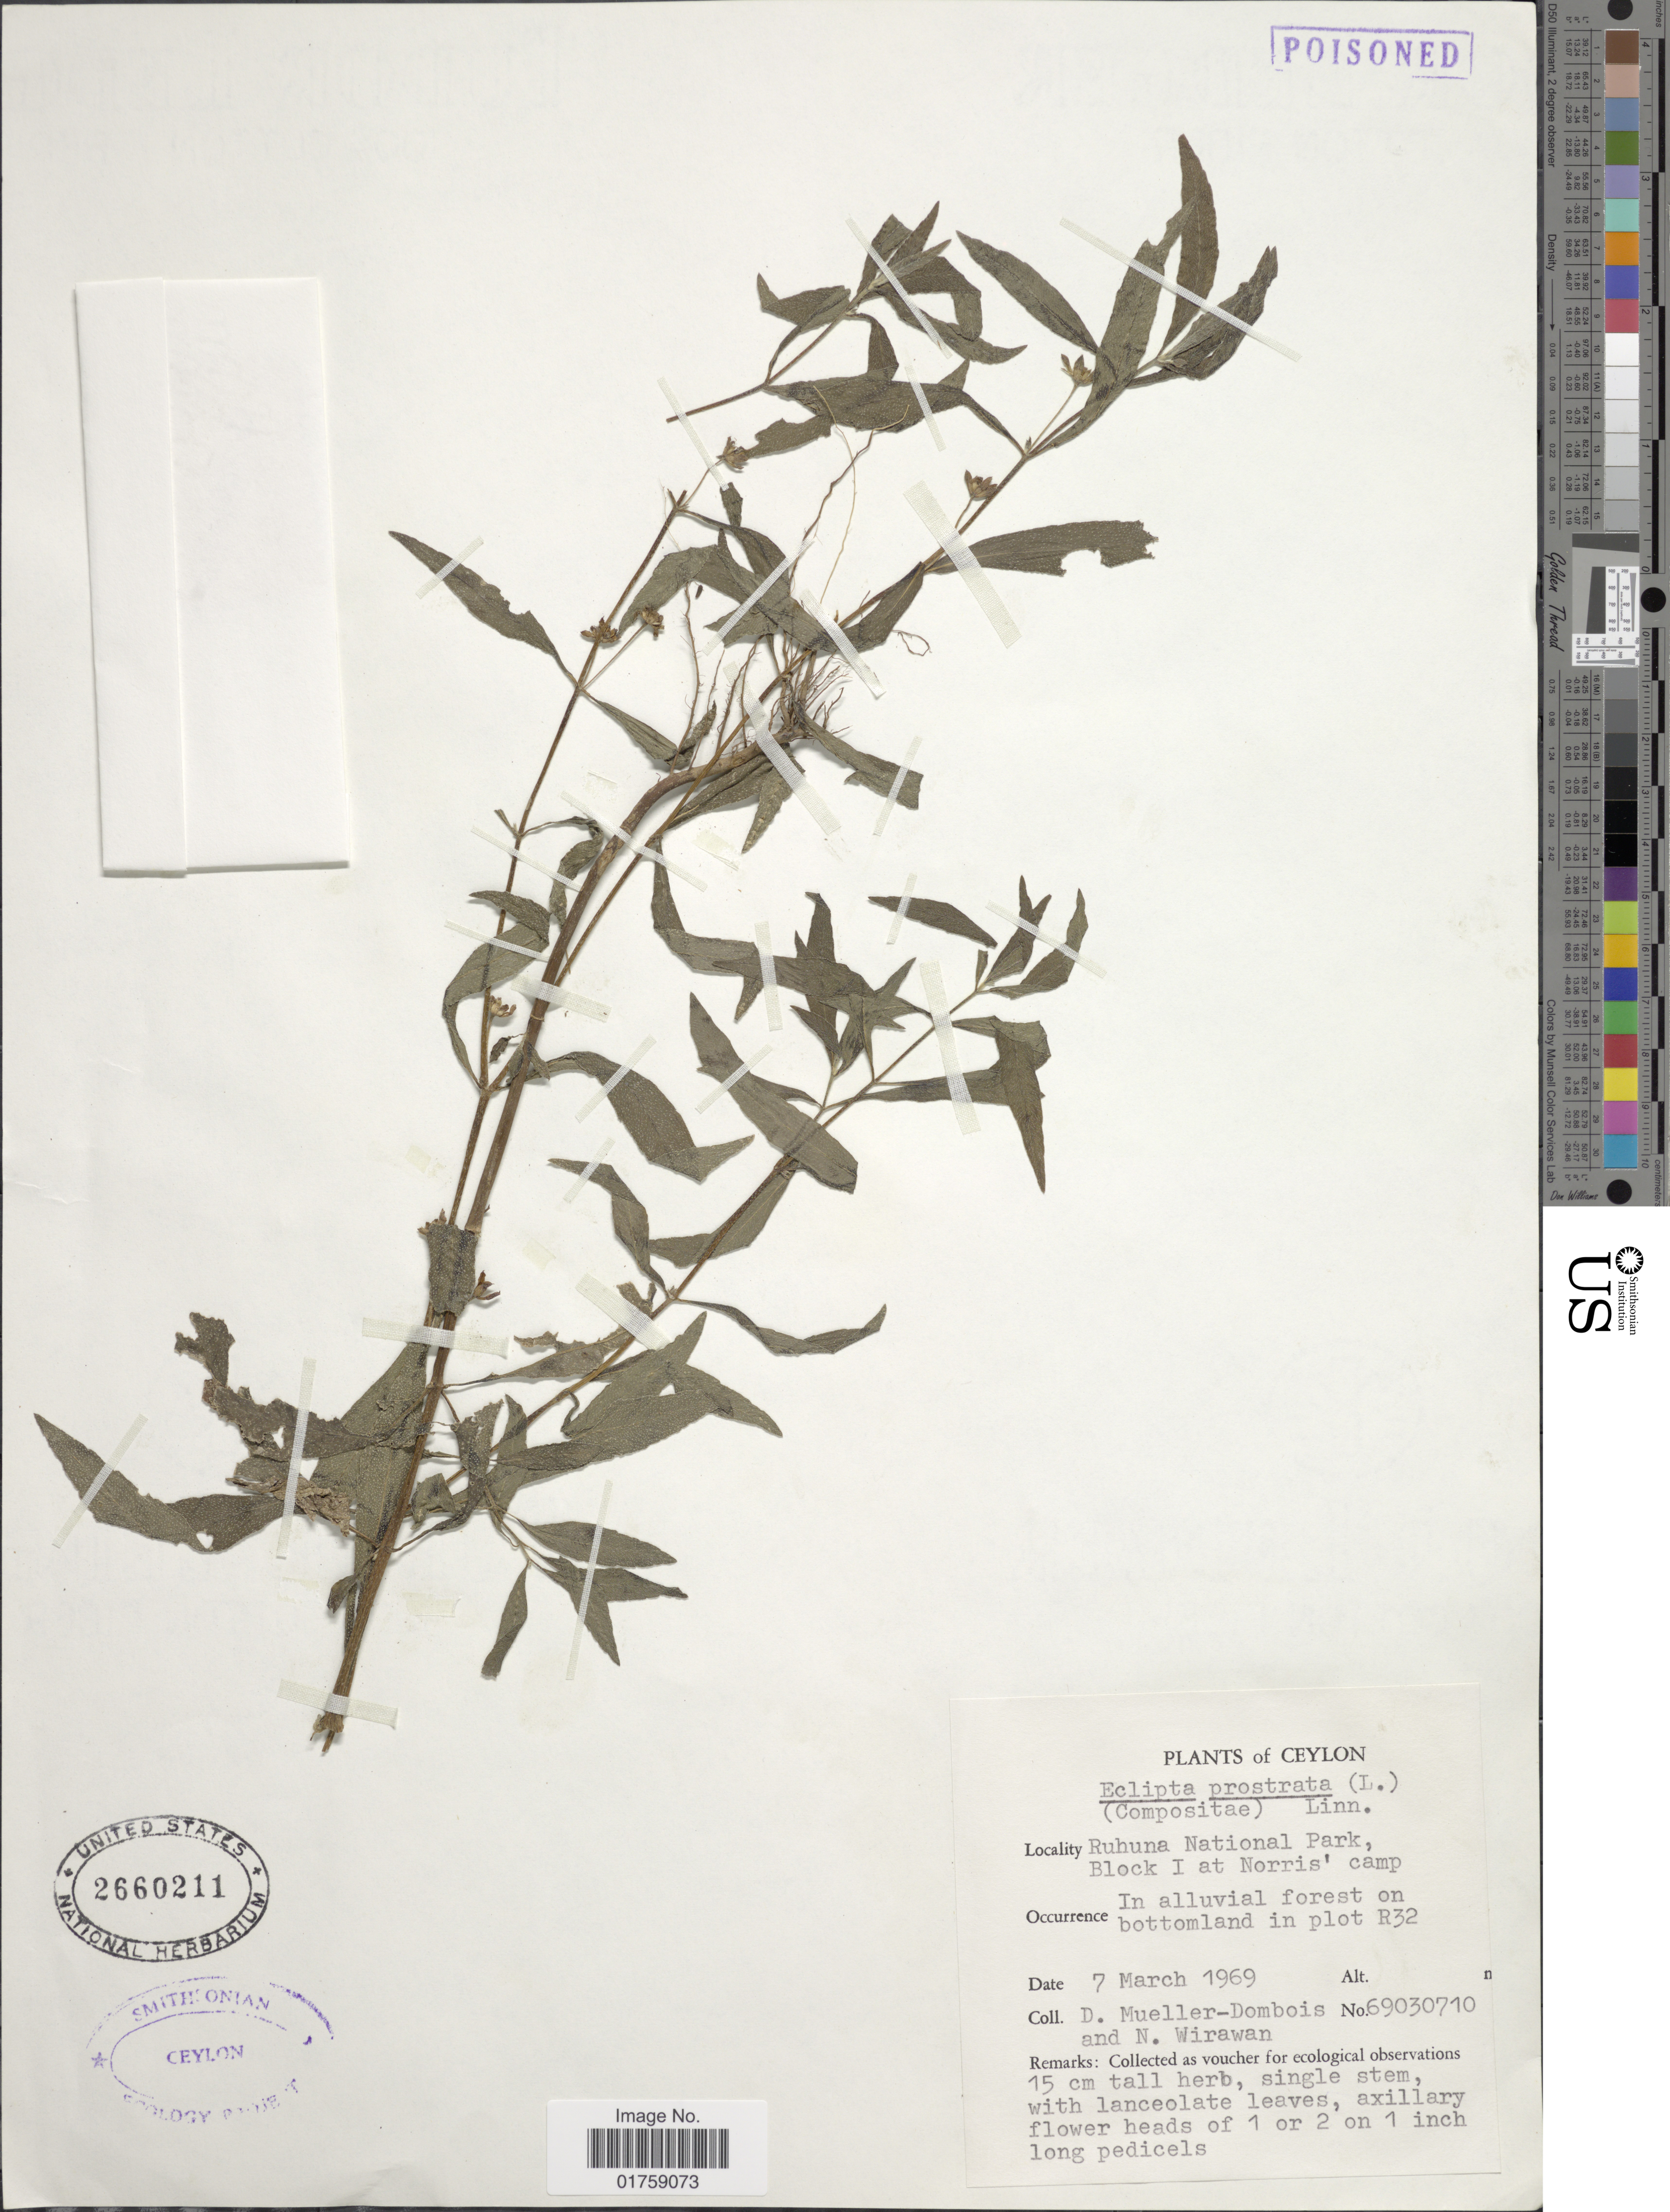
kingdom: Plantae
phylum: Tracheophyta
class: Magnoliopsida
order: Asterales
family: Asteraceae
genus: Eclipta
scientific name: Eclipta prostrata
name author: (L.) L.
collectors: D. Mueller-Dombois & N. Wirawan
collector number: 69030710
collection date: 1969-03-07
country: Sri Lanka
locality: Ceylon. Ruhuna National Park, Block I at Norris' Camp. In alluvial forest on bottomland in plot R32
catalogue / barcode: US 2660211